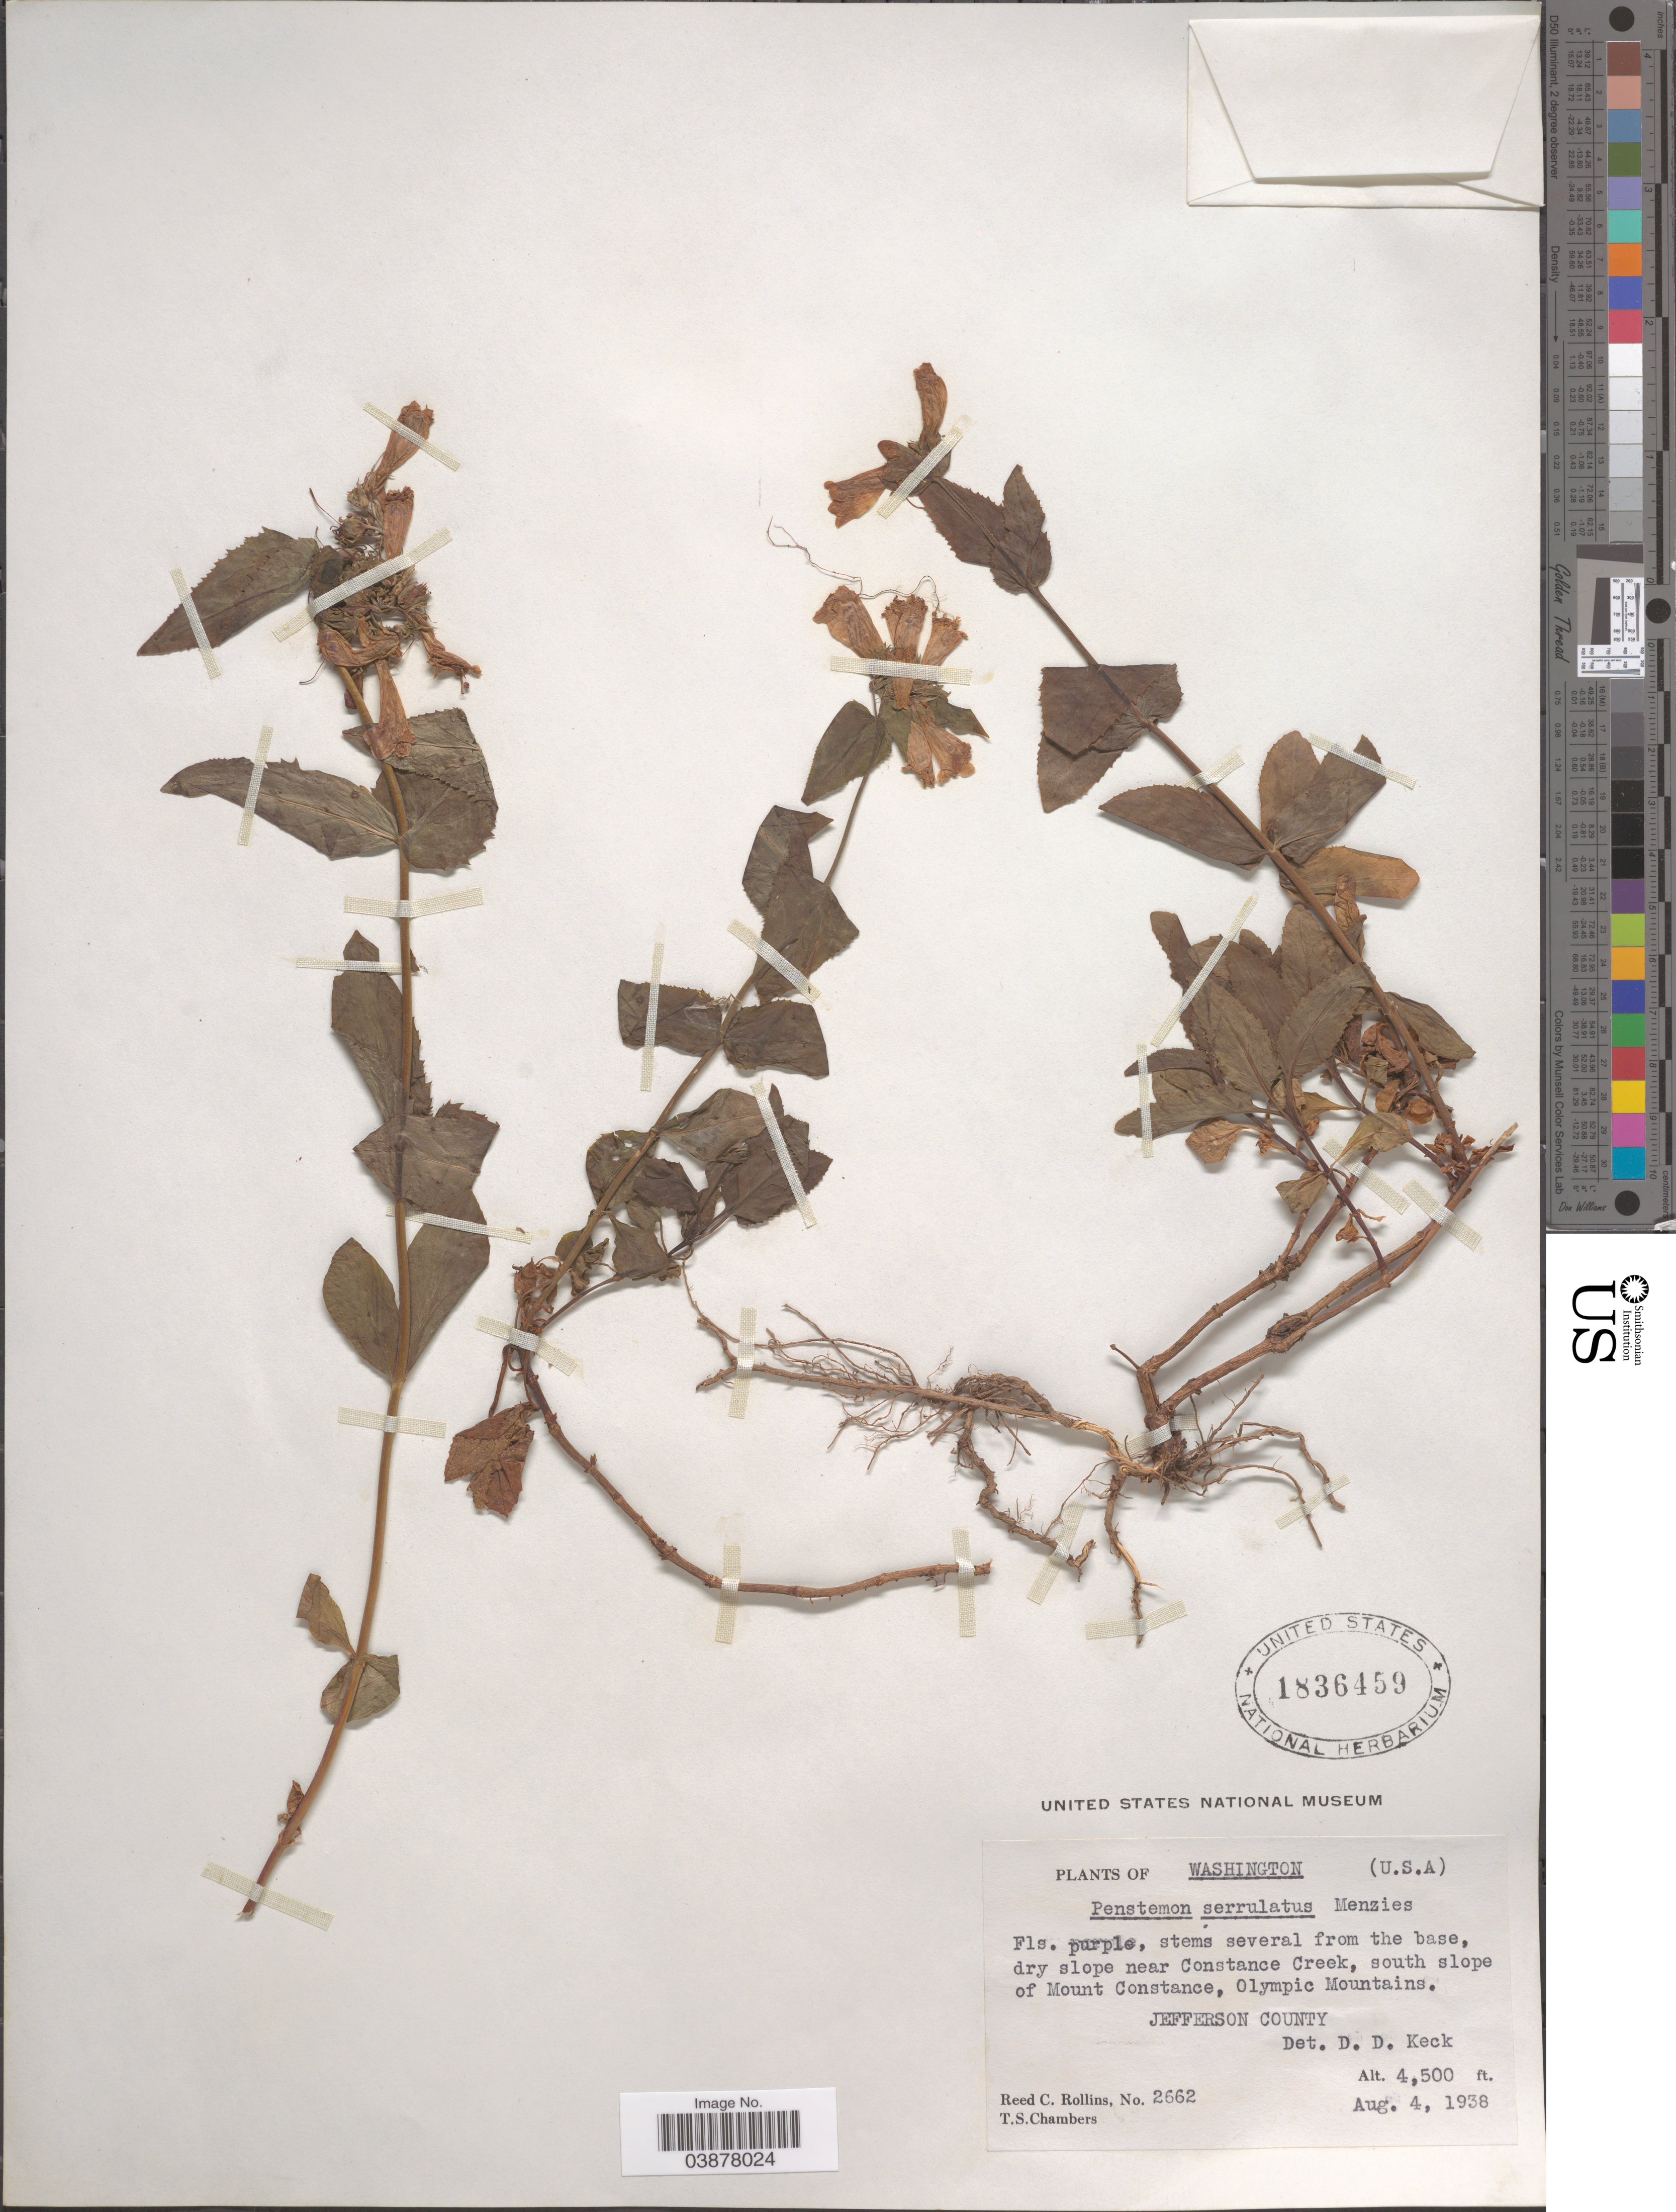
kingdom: Plantae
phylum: Tracheophyta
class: Magnoliopsida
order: Lamiales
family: Plantaginaceae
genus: Penstemon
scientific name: Penstemon serrulatus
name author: Menzies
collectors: R. C. Rollins & T. Chambers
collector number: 2662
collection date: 1938-08-04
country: United States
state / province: Washington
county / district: Jefferson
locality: Dry slope near Constance Creek, south slope of Mount Constance, Olympic Mountains. Jefferson County.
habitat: dry slope near creek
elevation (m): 1372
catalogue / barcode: US 1836459